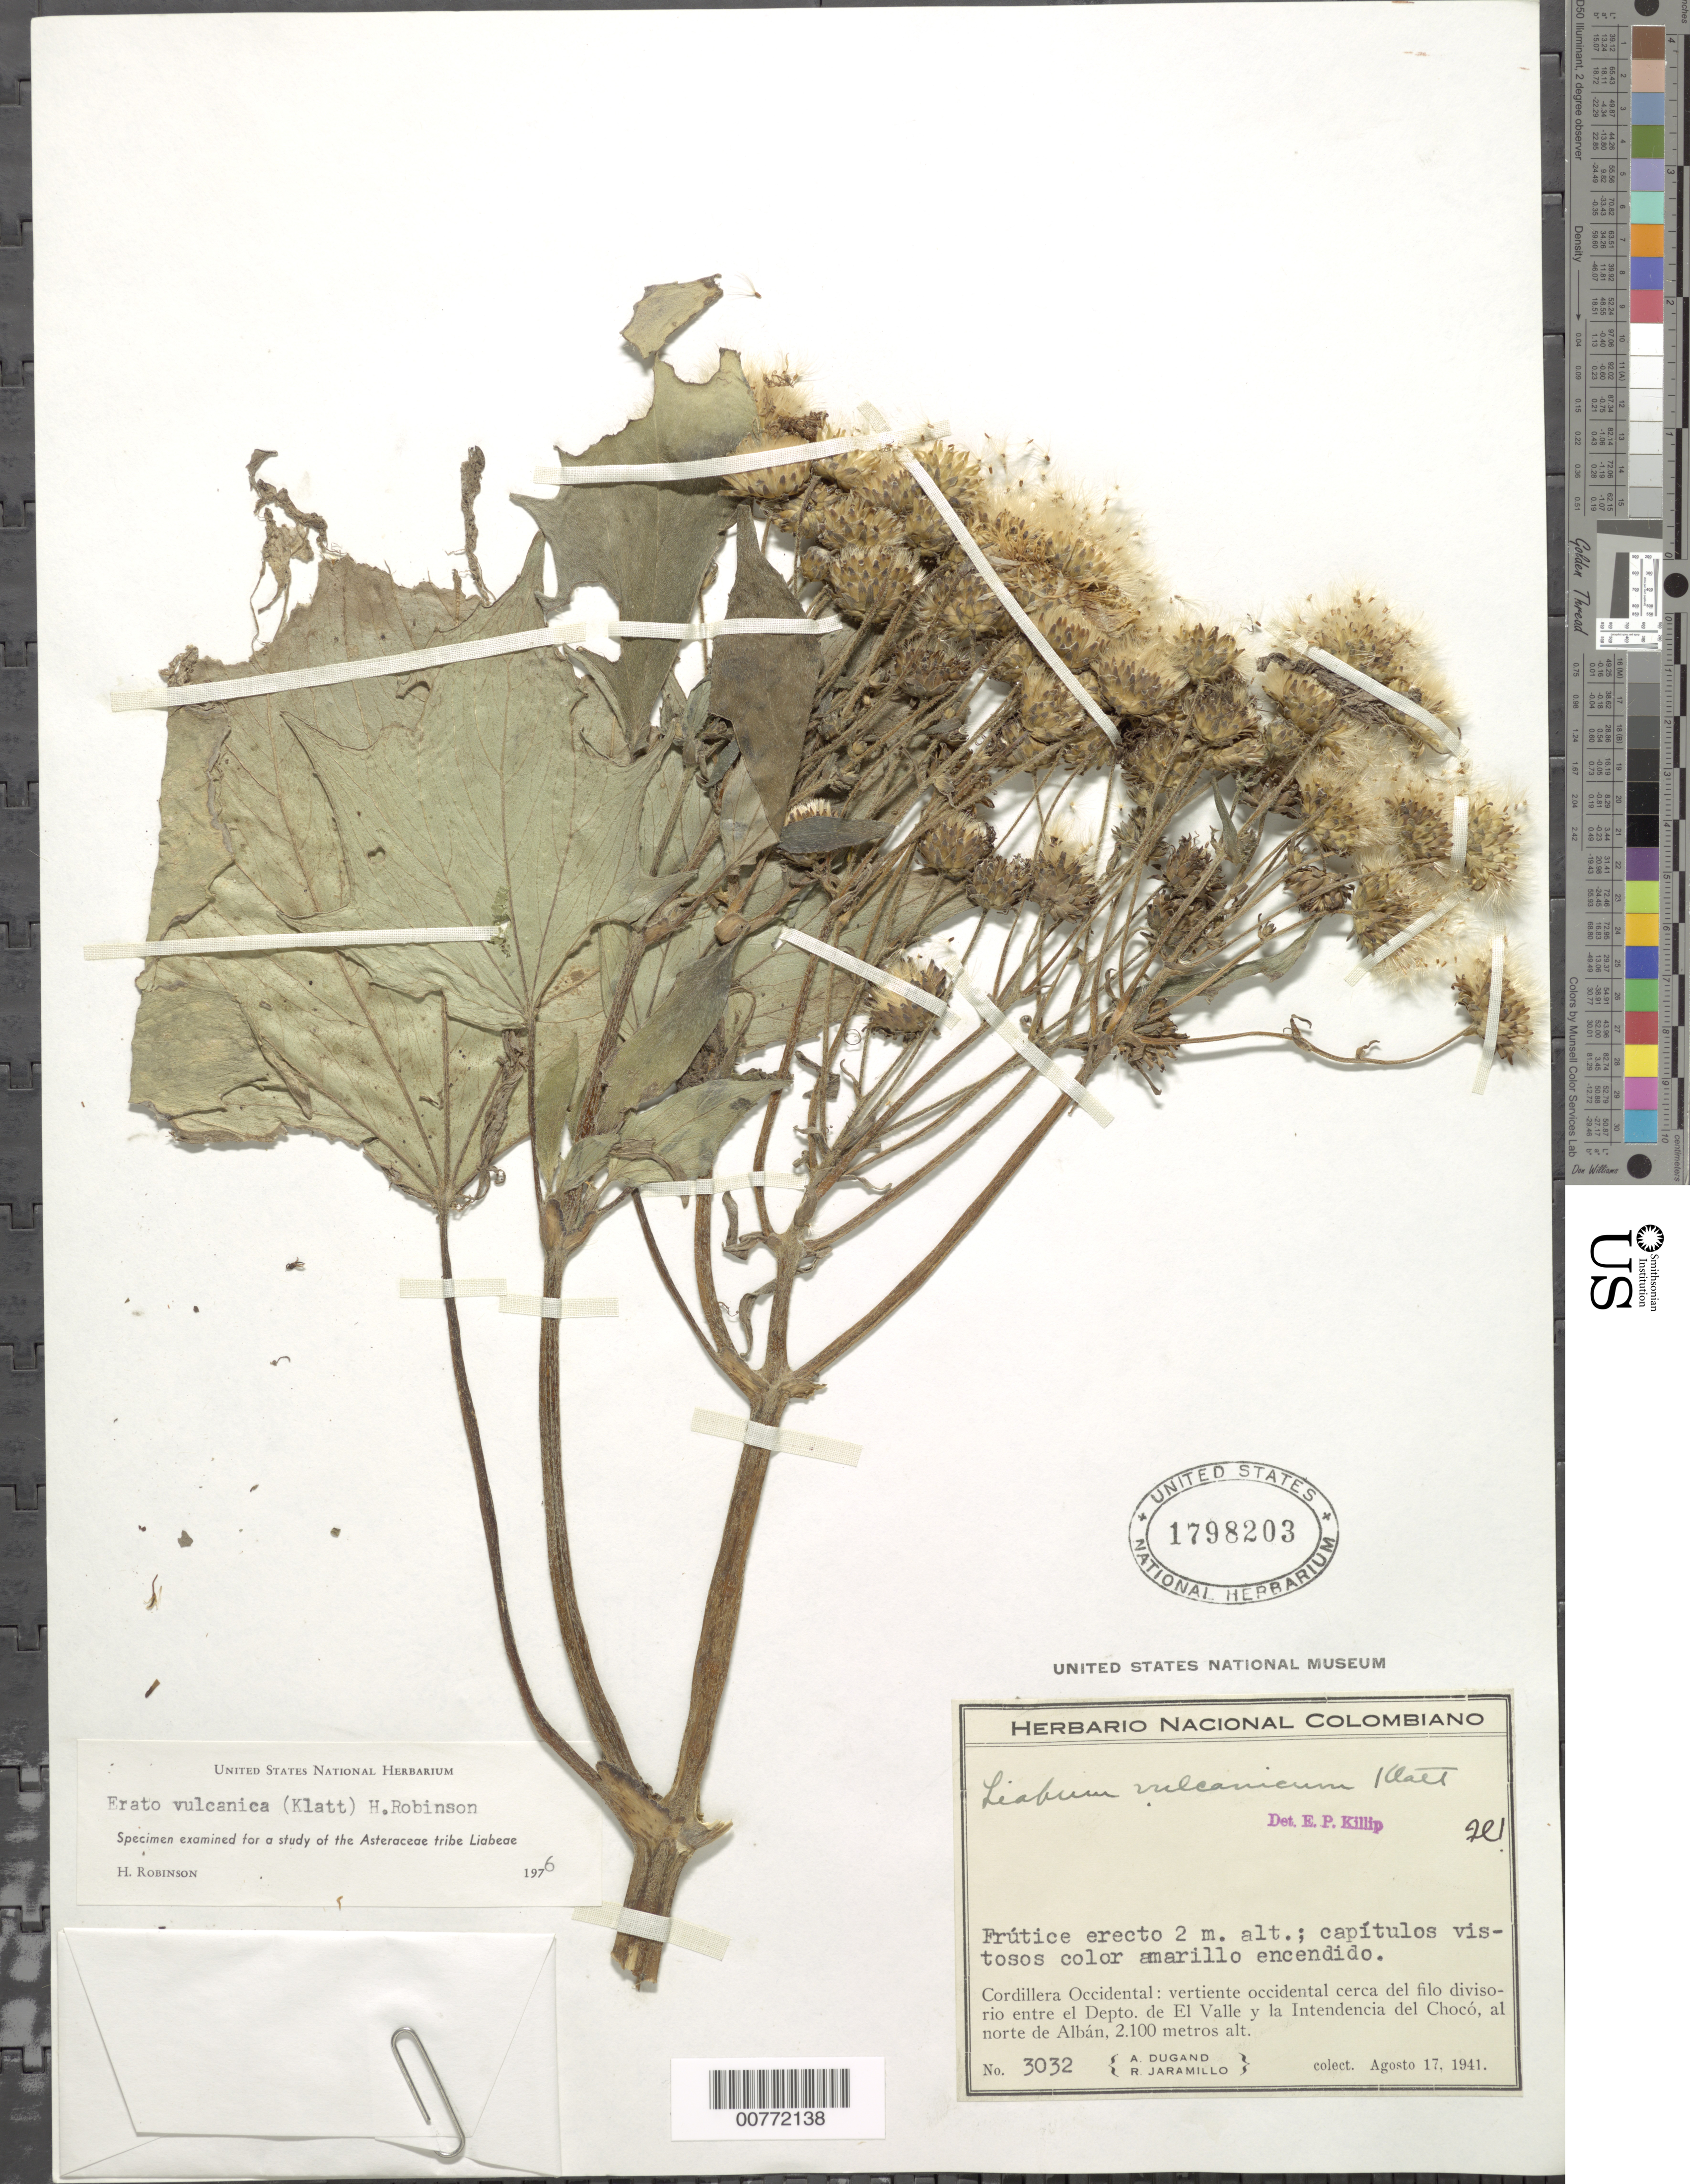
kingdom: Plantae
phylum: Tracheophyta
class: Magnoliopsida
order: Asterales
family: Asteraceae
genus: Erato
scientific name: Erato vulcanica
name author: (Klatt) H. Rob.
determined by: Robinson, Harold E., (US)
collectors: A. Dugand & R. Jaramillo M.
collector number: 3032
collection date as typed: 17-Aug-41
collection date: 1941-08-17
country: Colombia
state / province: Valle del Cauca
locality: Cordillera Occidental: vertiente occidental cerca del filo divisorio entre el Depto. de El Valle y la Intedencia del Choco, al norte de Alban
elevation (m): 2100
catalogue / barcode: US 1788203